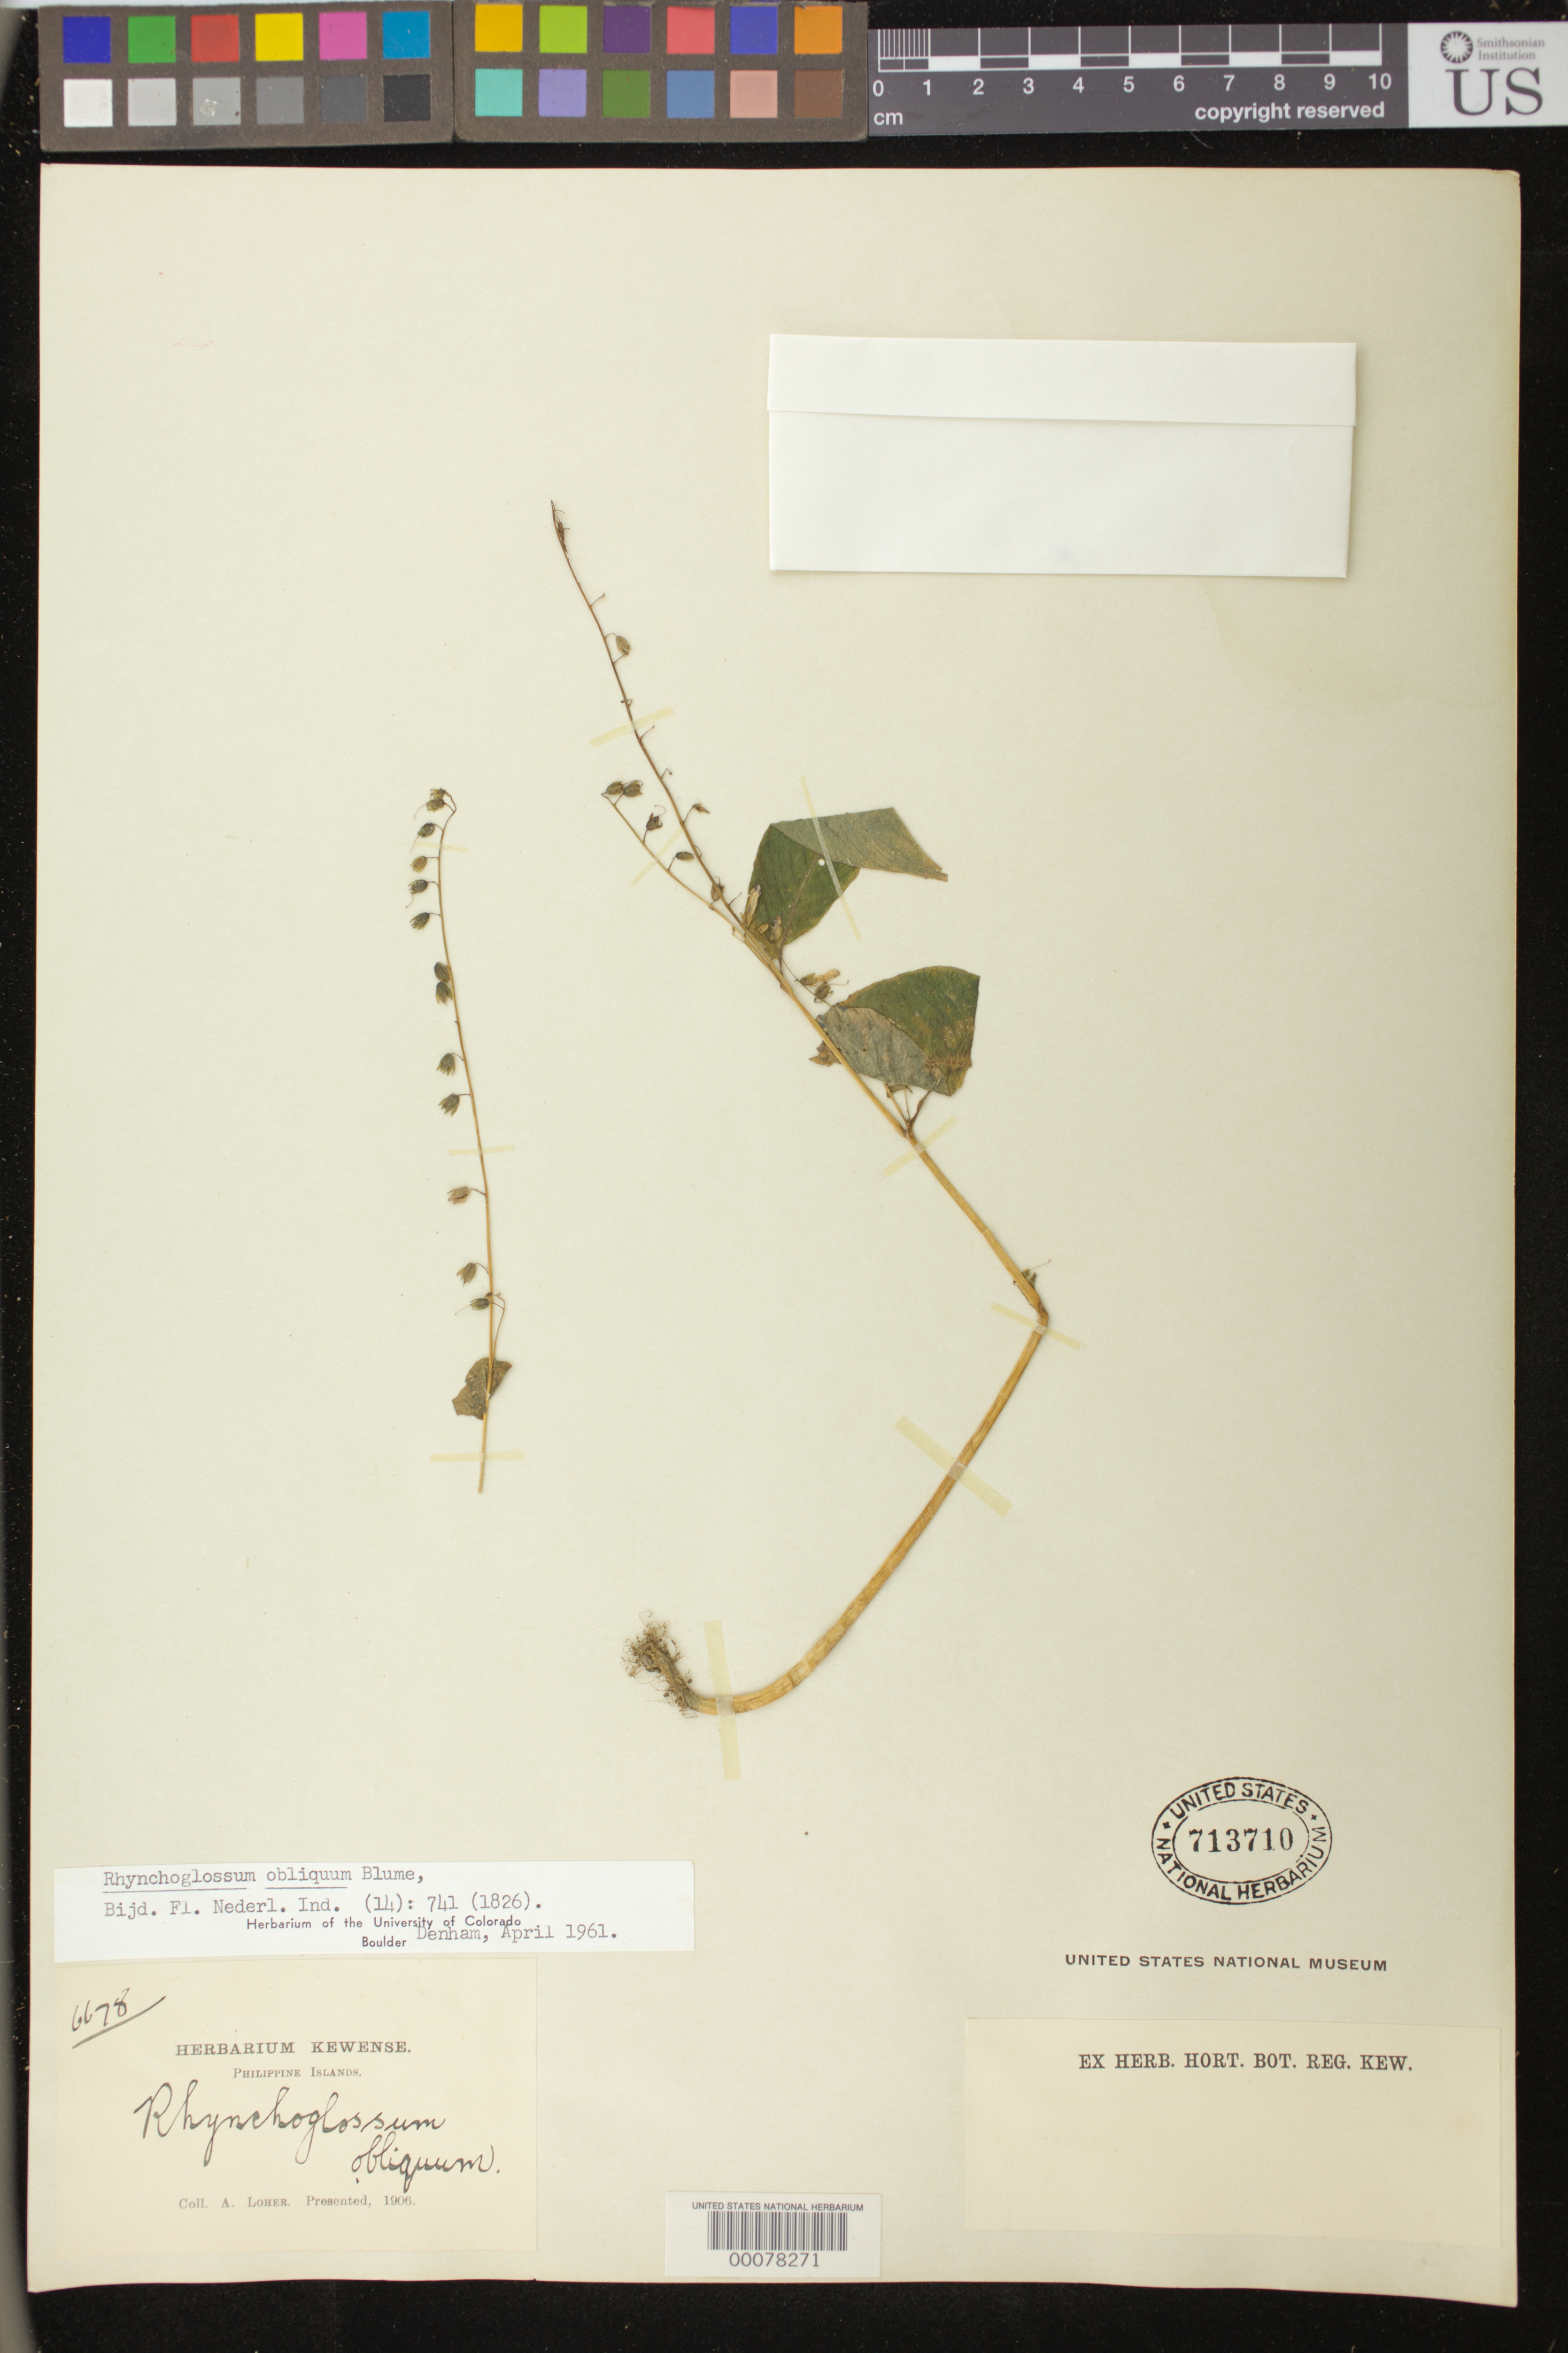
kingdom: Plantae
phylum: Tracheophyta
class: Magnoliopsida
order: Lamiales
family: Gesneriaceae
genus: Rhynchoglossum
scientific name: Rhynchoglossum obliquum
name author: Blume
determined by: Denham, D. L.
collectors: A. Loher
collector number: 6678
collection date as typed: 1906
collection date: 1906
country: Philippines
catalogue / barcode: US 713710